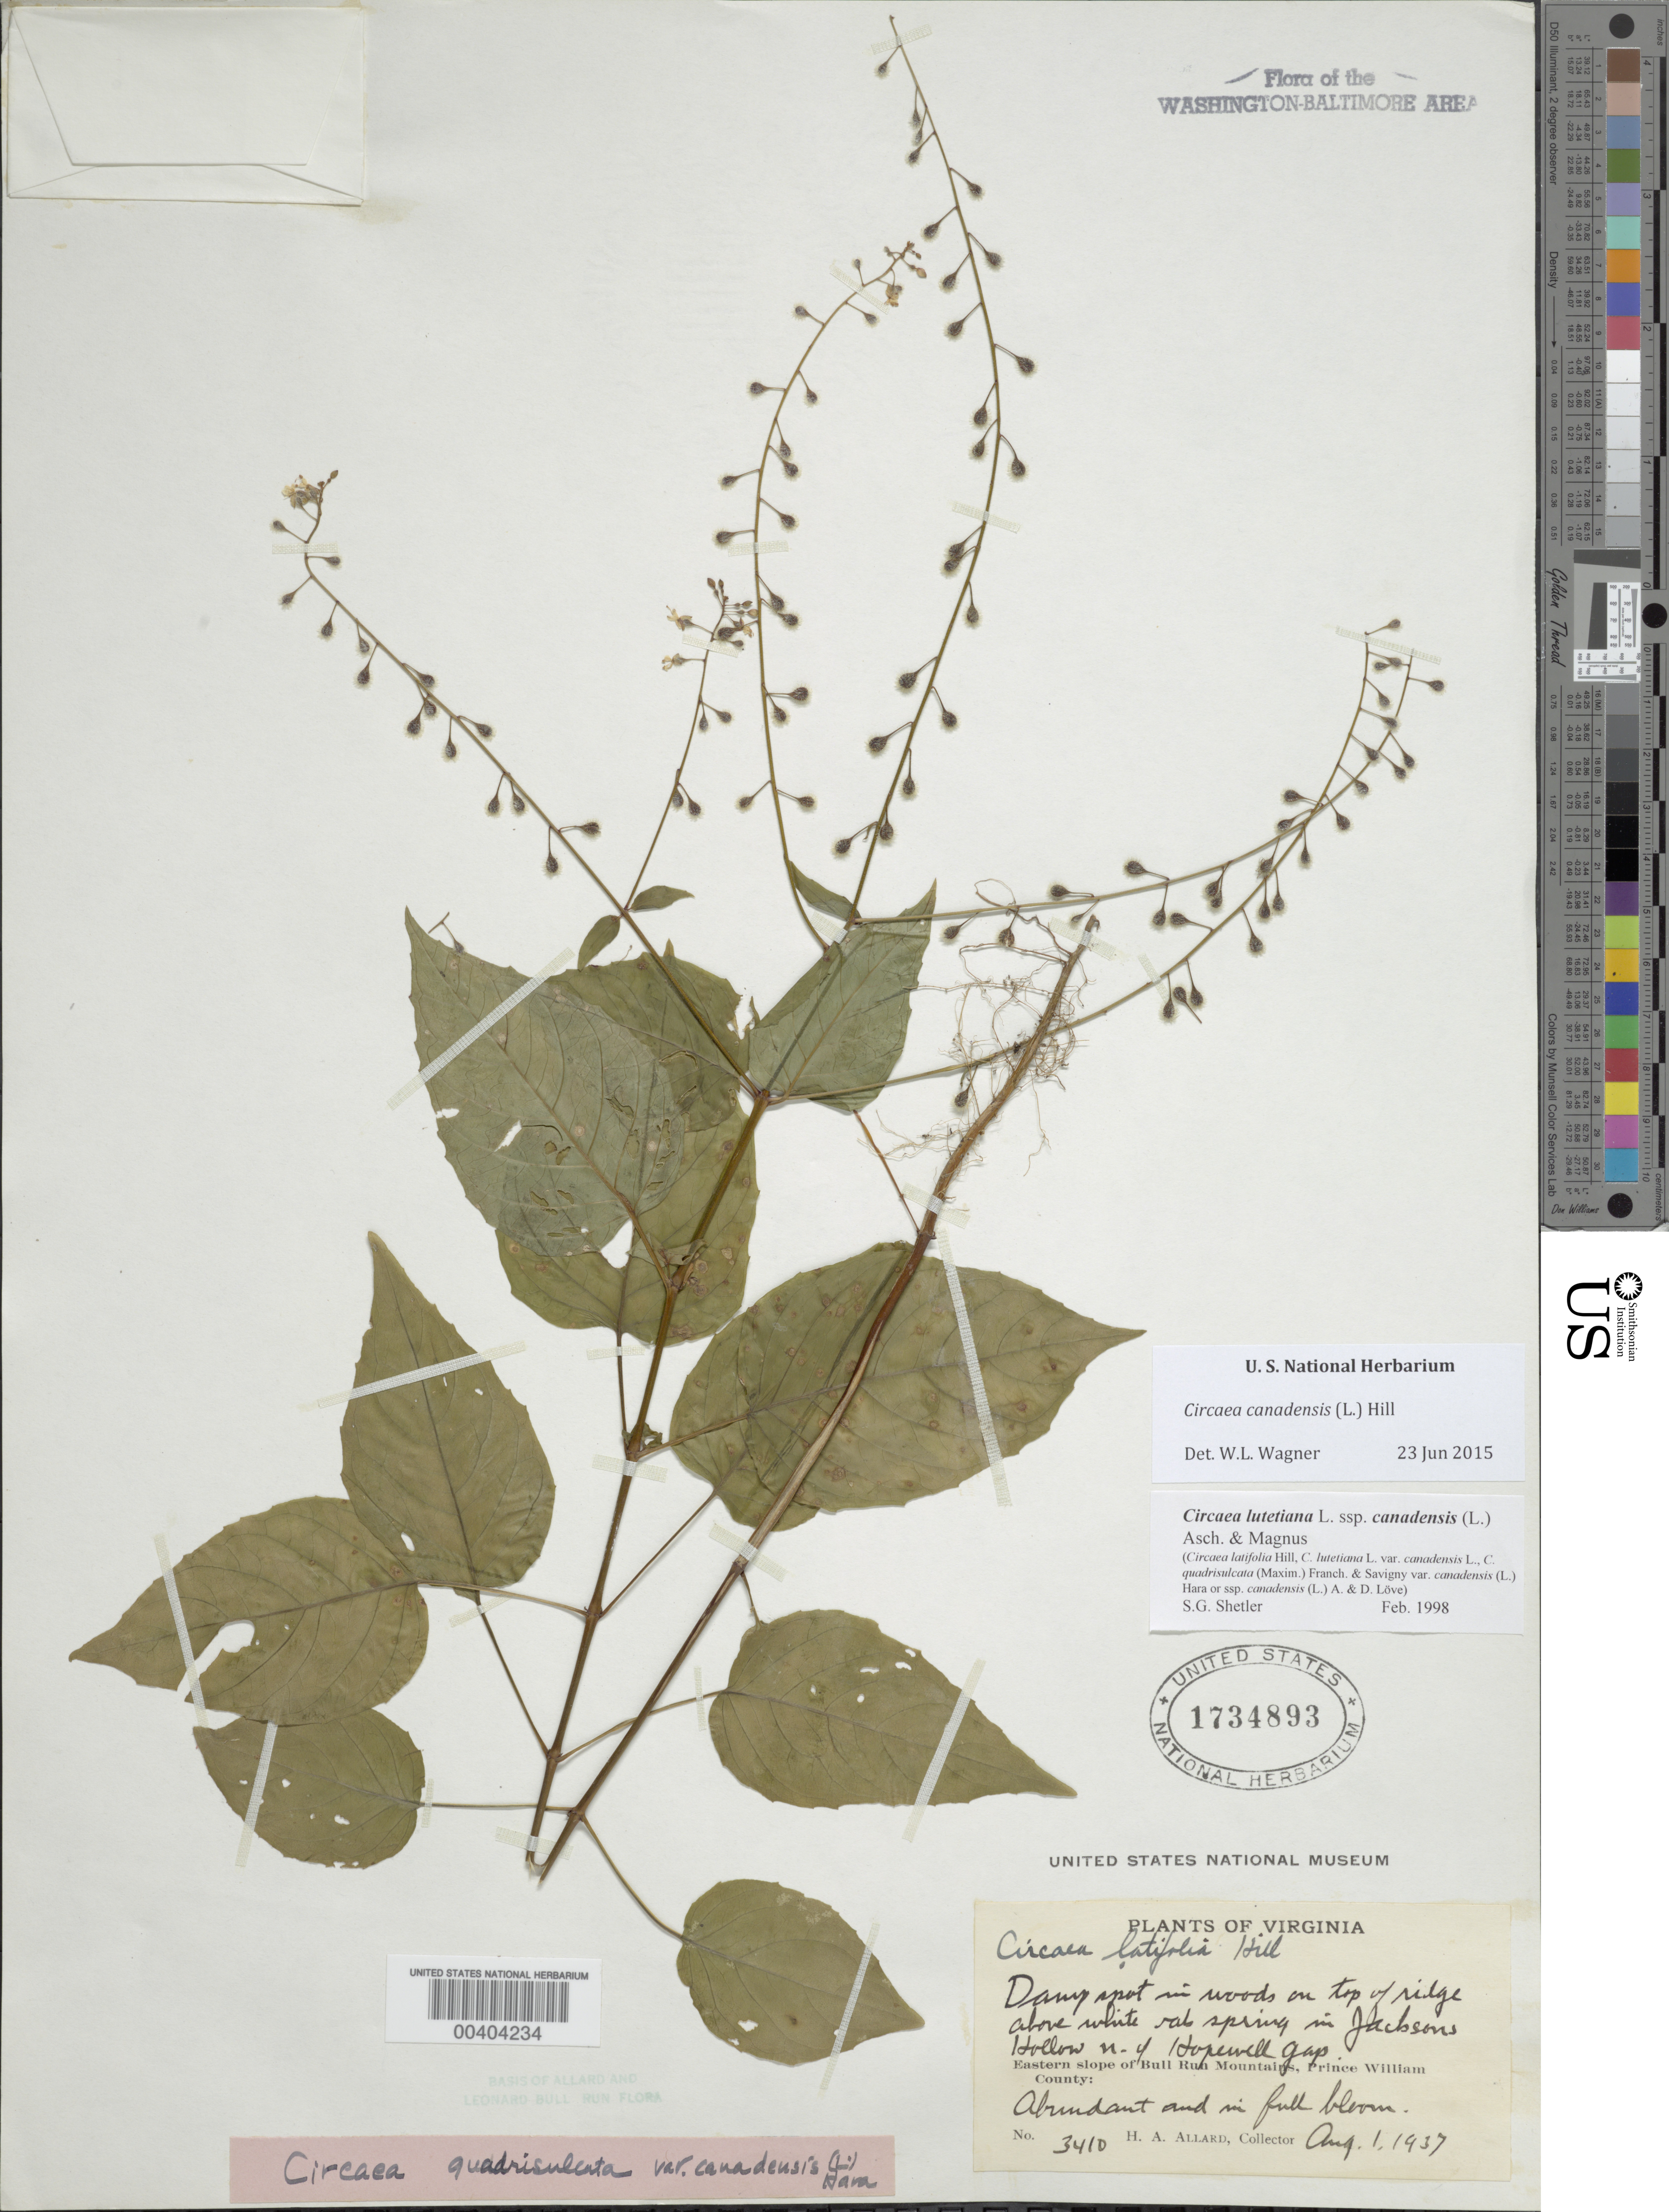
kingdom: Plantae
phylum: Tracheophyta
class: Magnoliopsida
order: Myrtales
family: Onagraceae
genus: Circaea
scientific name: Circaea canadensis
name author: (L.) Hill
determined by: Wagner, W. L., (BOT), Smithsonian Institution - National Museum of Natural History (UNITED STATES)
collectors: H. A. Allard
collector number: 3410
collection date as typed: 01 Aug 1937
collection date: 1937-08-01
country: United States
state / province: Virginia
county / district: Prince William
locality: In Jackson Hollow, north of Hopewell Gap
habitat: Damp spot in woods on top of ridge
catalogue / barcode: US 1734893